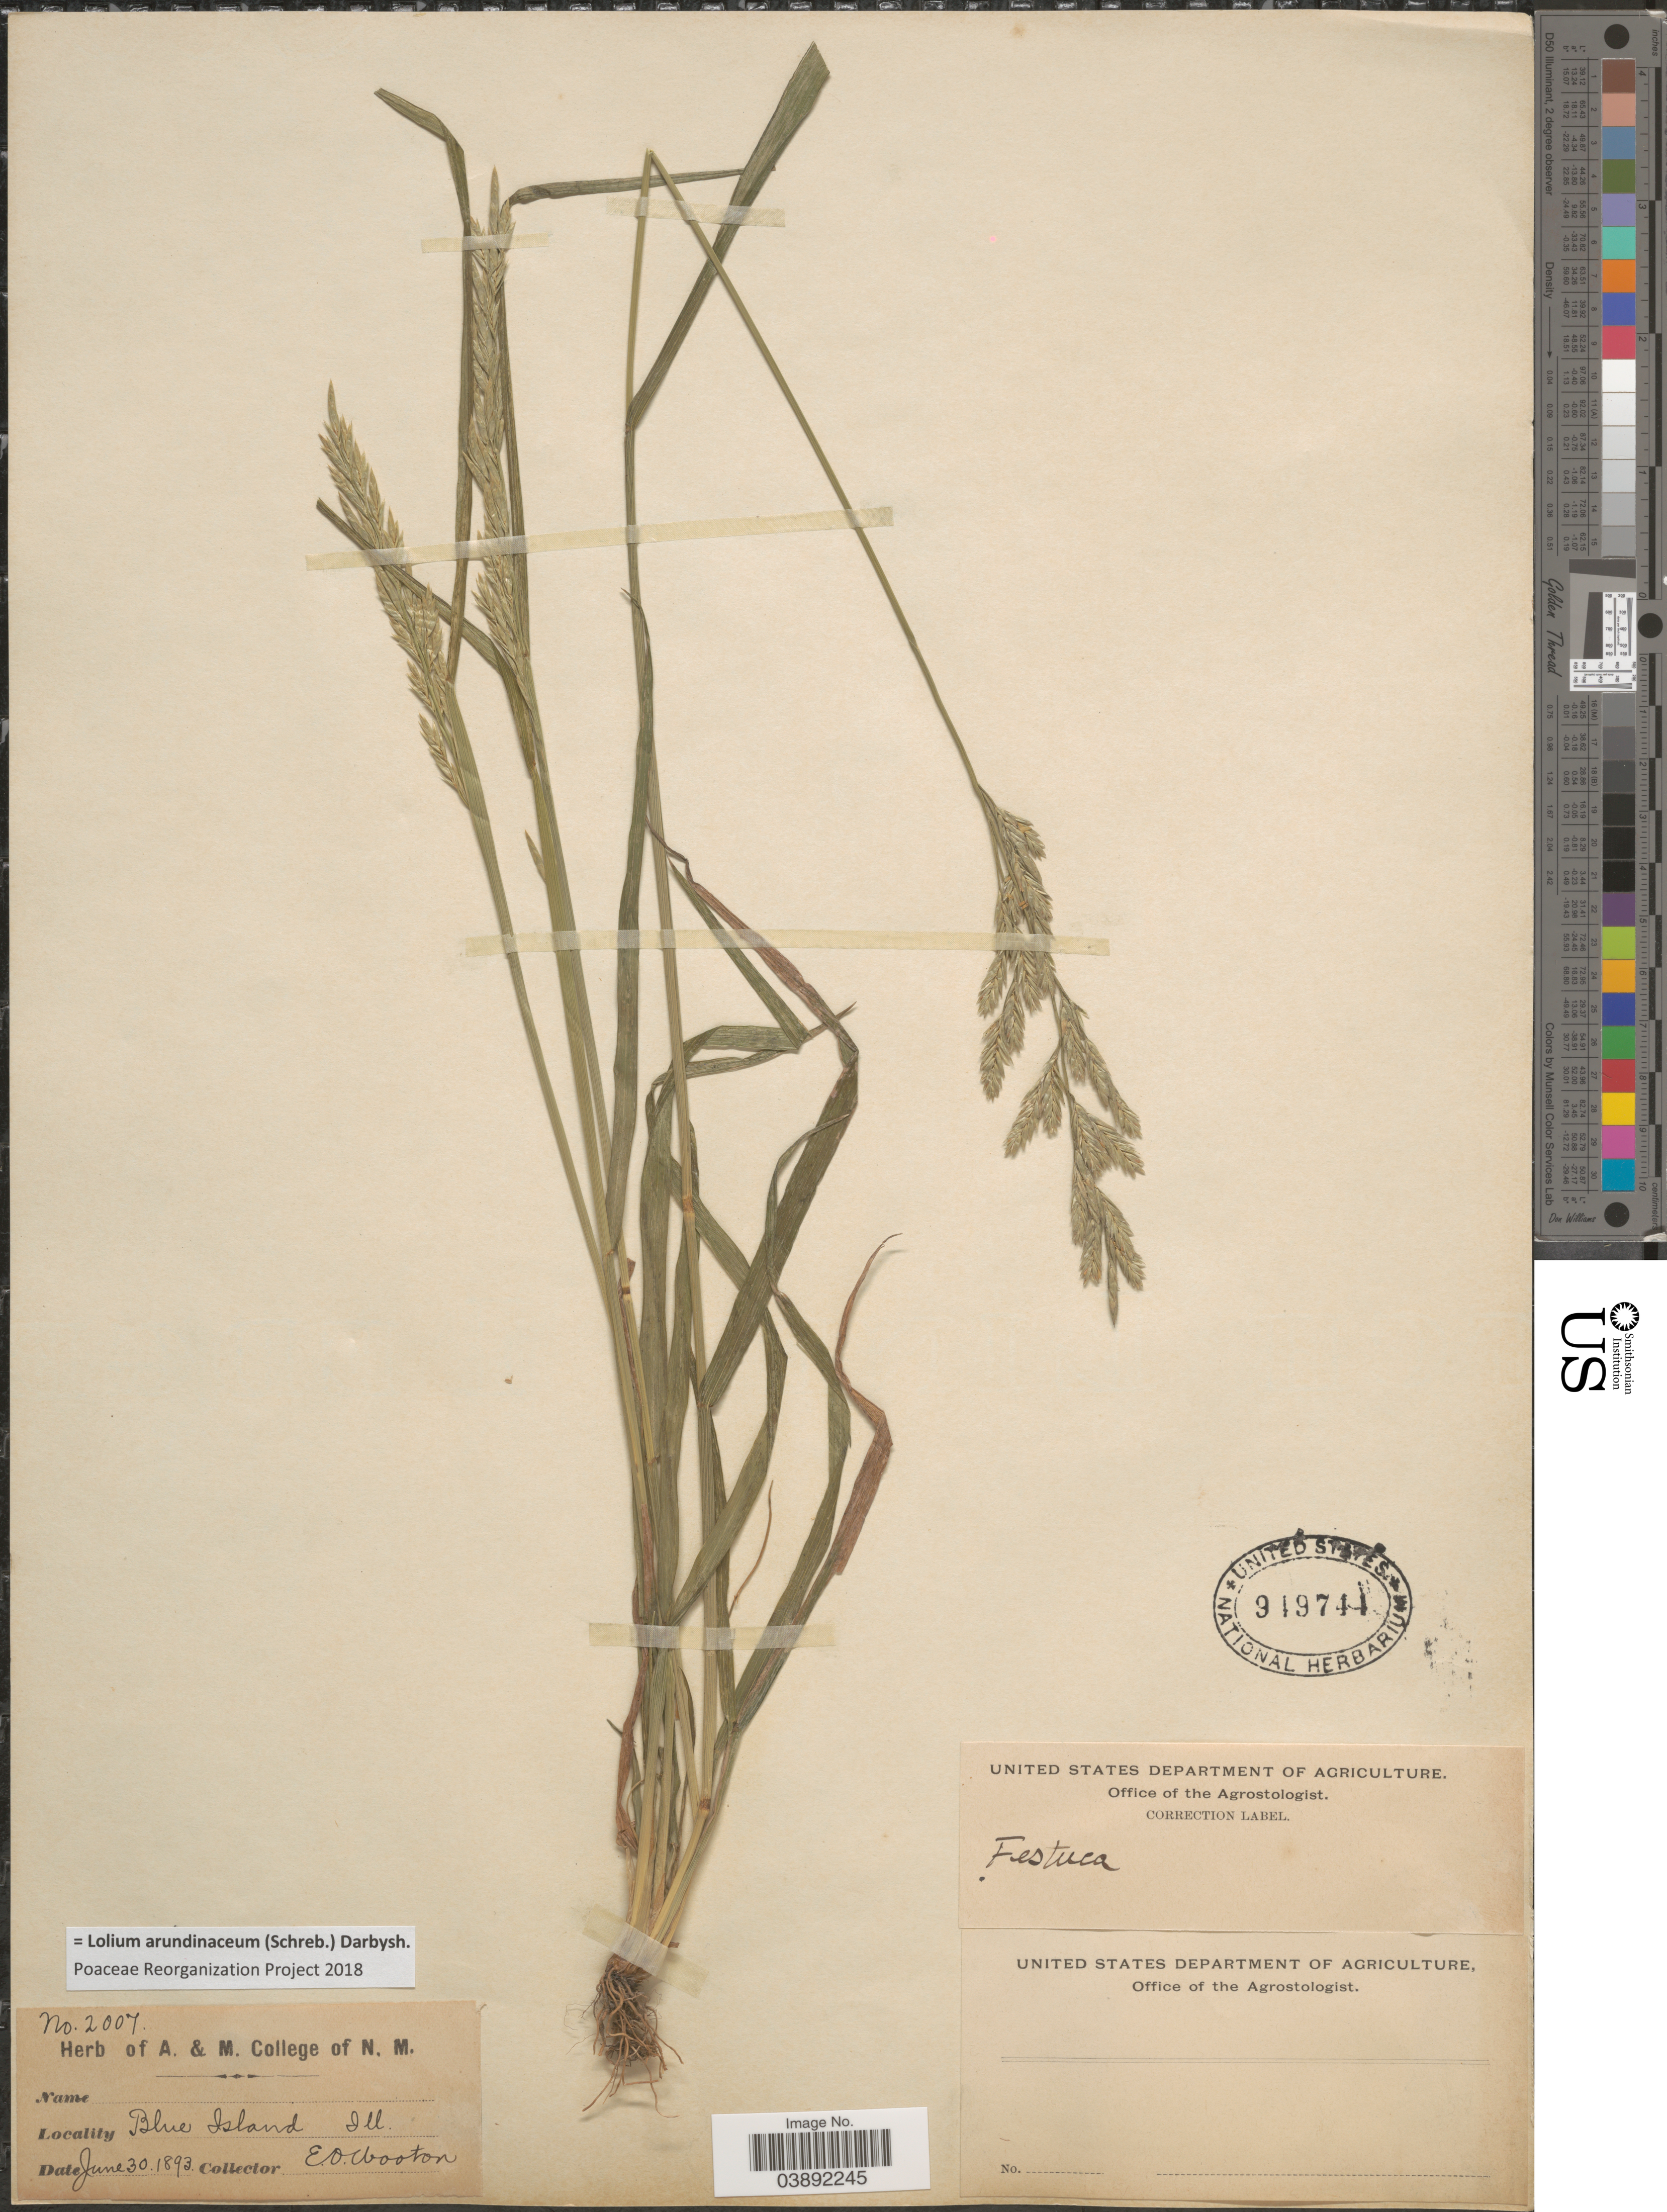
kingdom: Plantae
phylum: Tracheophyta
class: Liliopsida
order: Poales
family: Poaceae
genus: Lolium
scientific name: Lolium arundinaceum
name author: (Schreb.) Darbysh.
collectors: E. O. Wooton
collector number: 2007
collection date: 1893-06-30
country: United States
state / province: Illinois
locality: Blue Island.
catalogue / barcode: US 949744